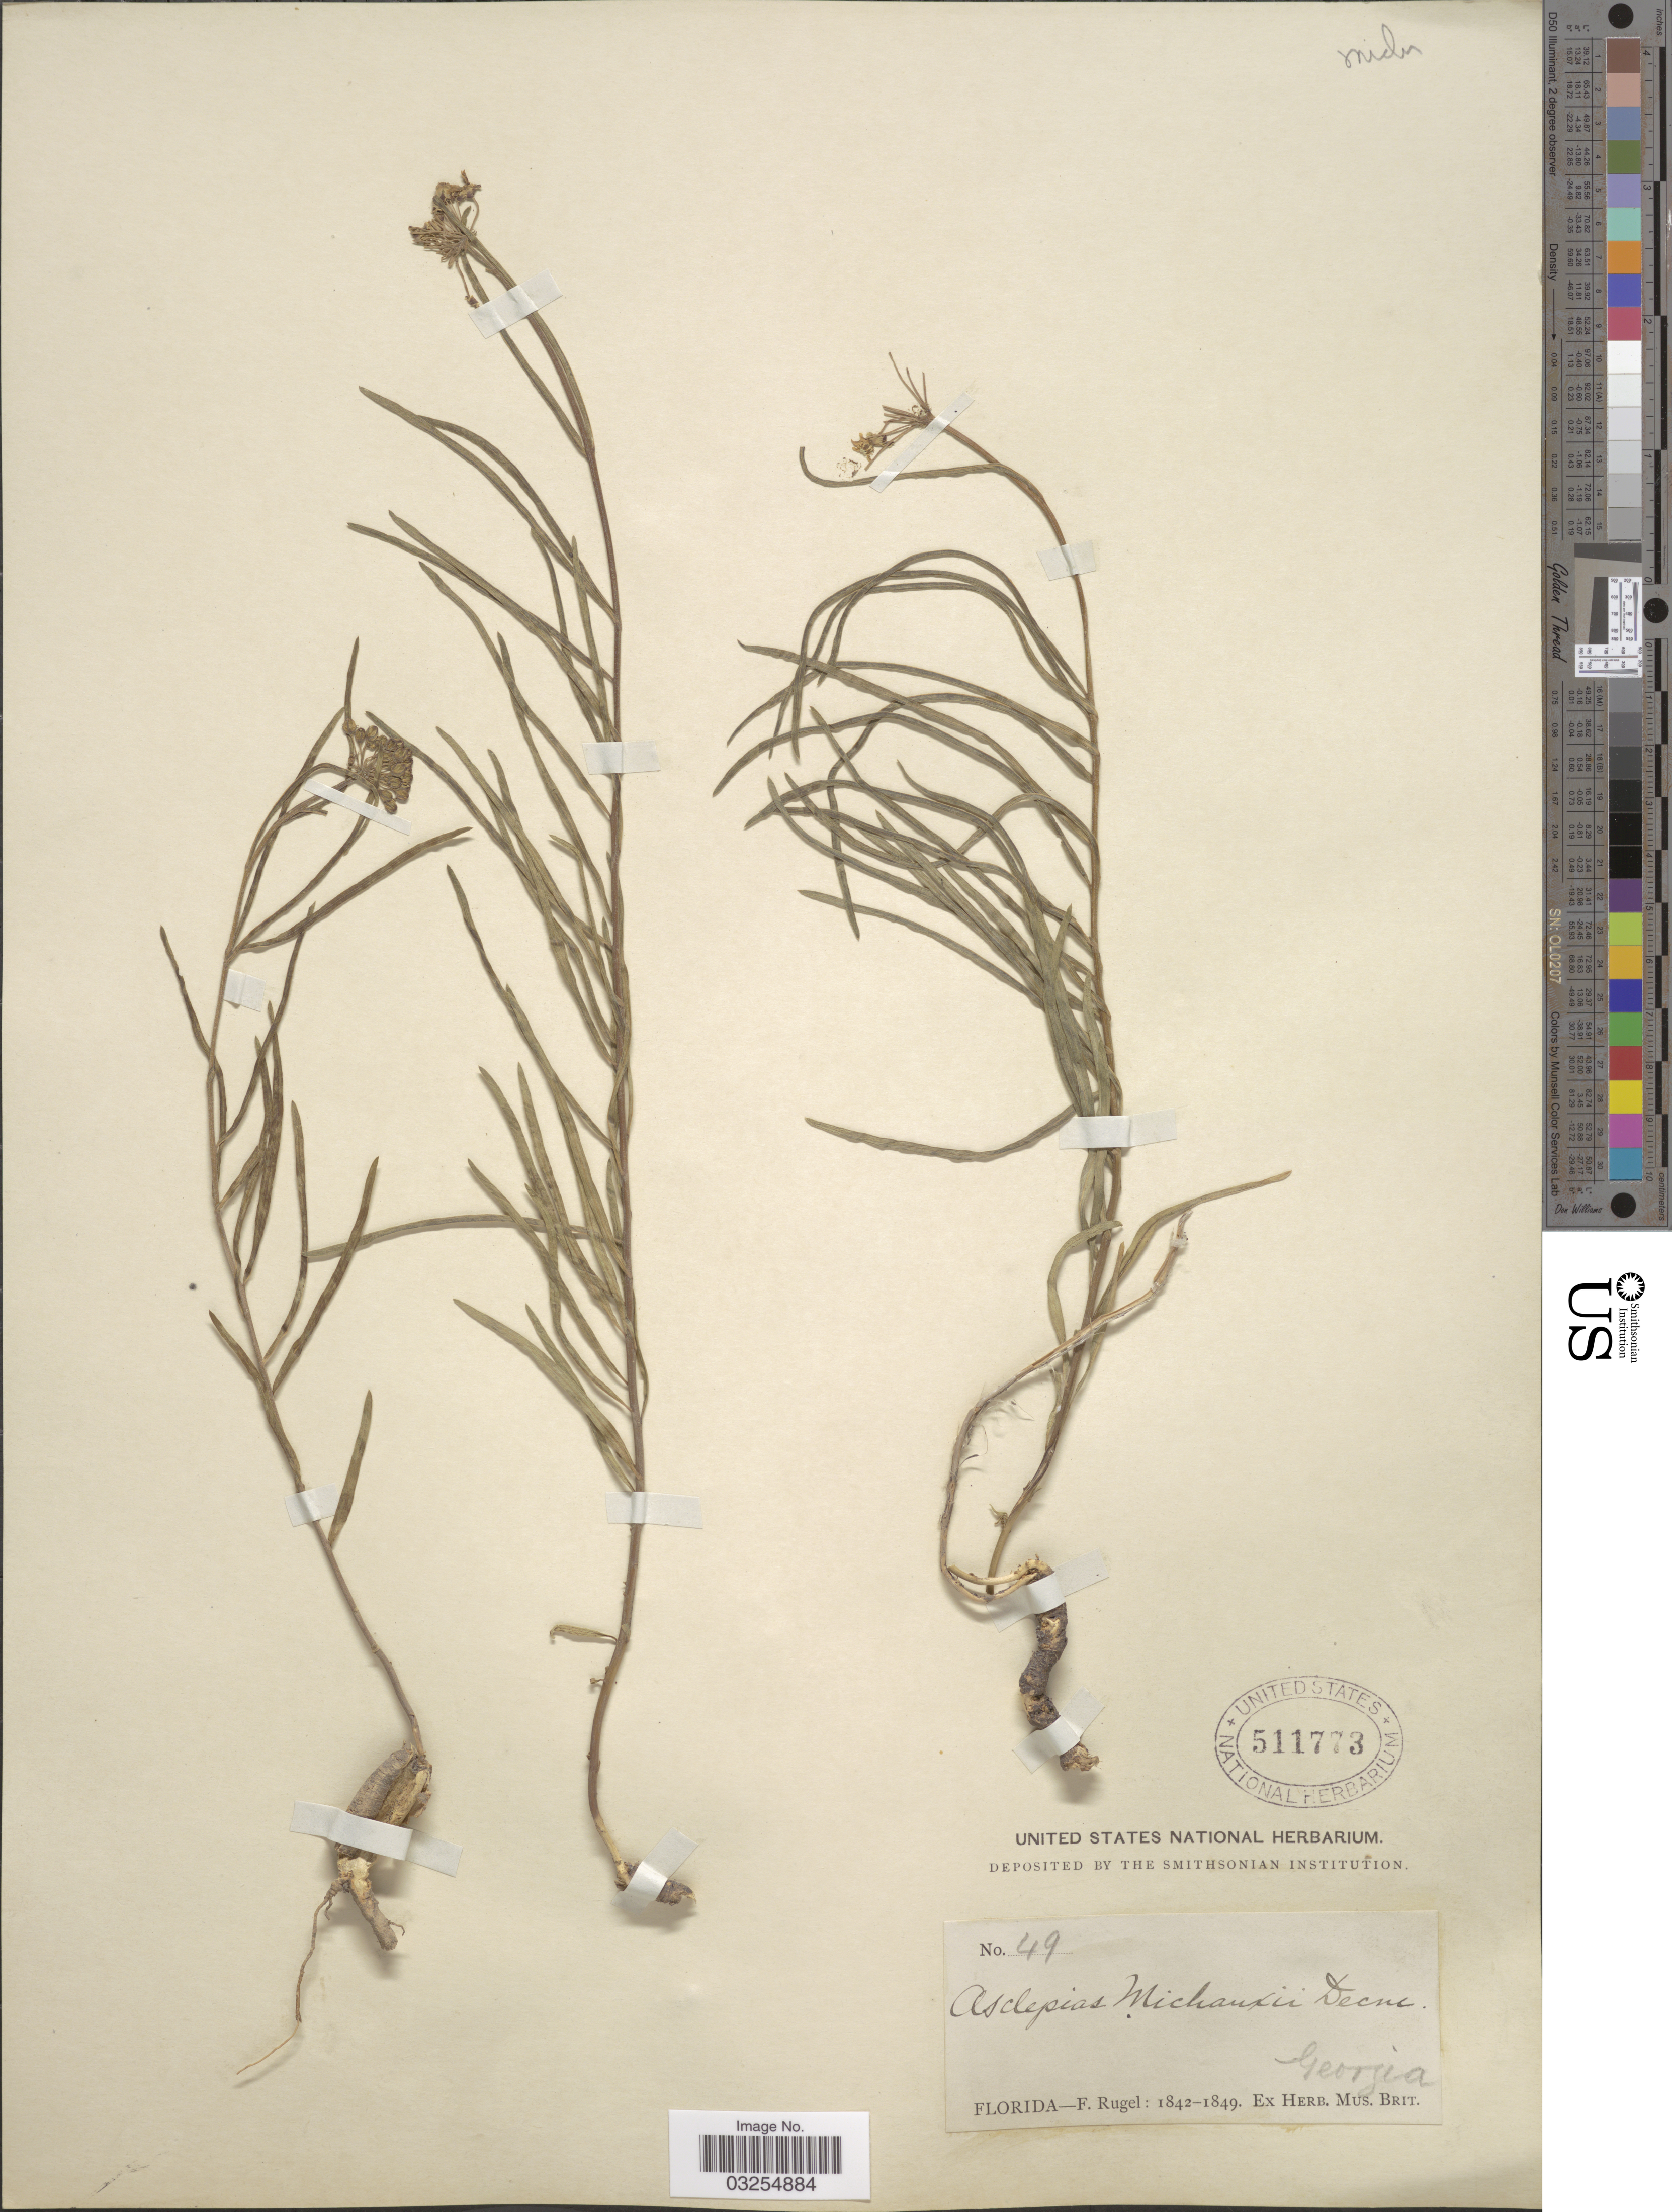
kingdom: Plantae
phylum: Tracheophyta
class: Magnoliopsida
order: Gentianales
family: Apocynaceae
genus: Asclepias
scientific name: Asclepias michauxii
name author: Decne.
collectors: F. Rugel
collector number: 49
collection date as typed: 1849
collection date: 1842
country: United States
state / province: Georgia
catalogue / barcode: US 511773